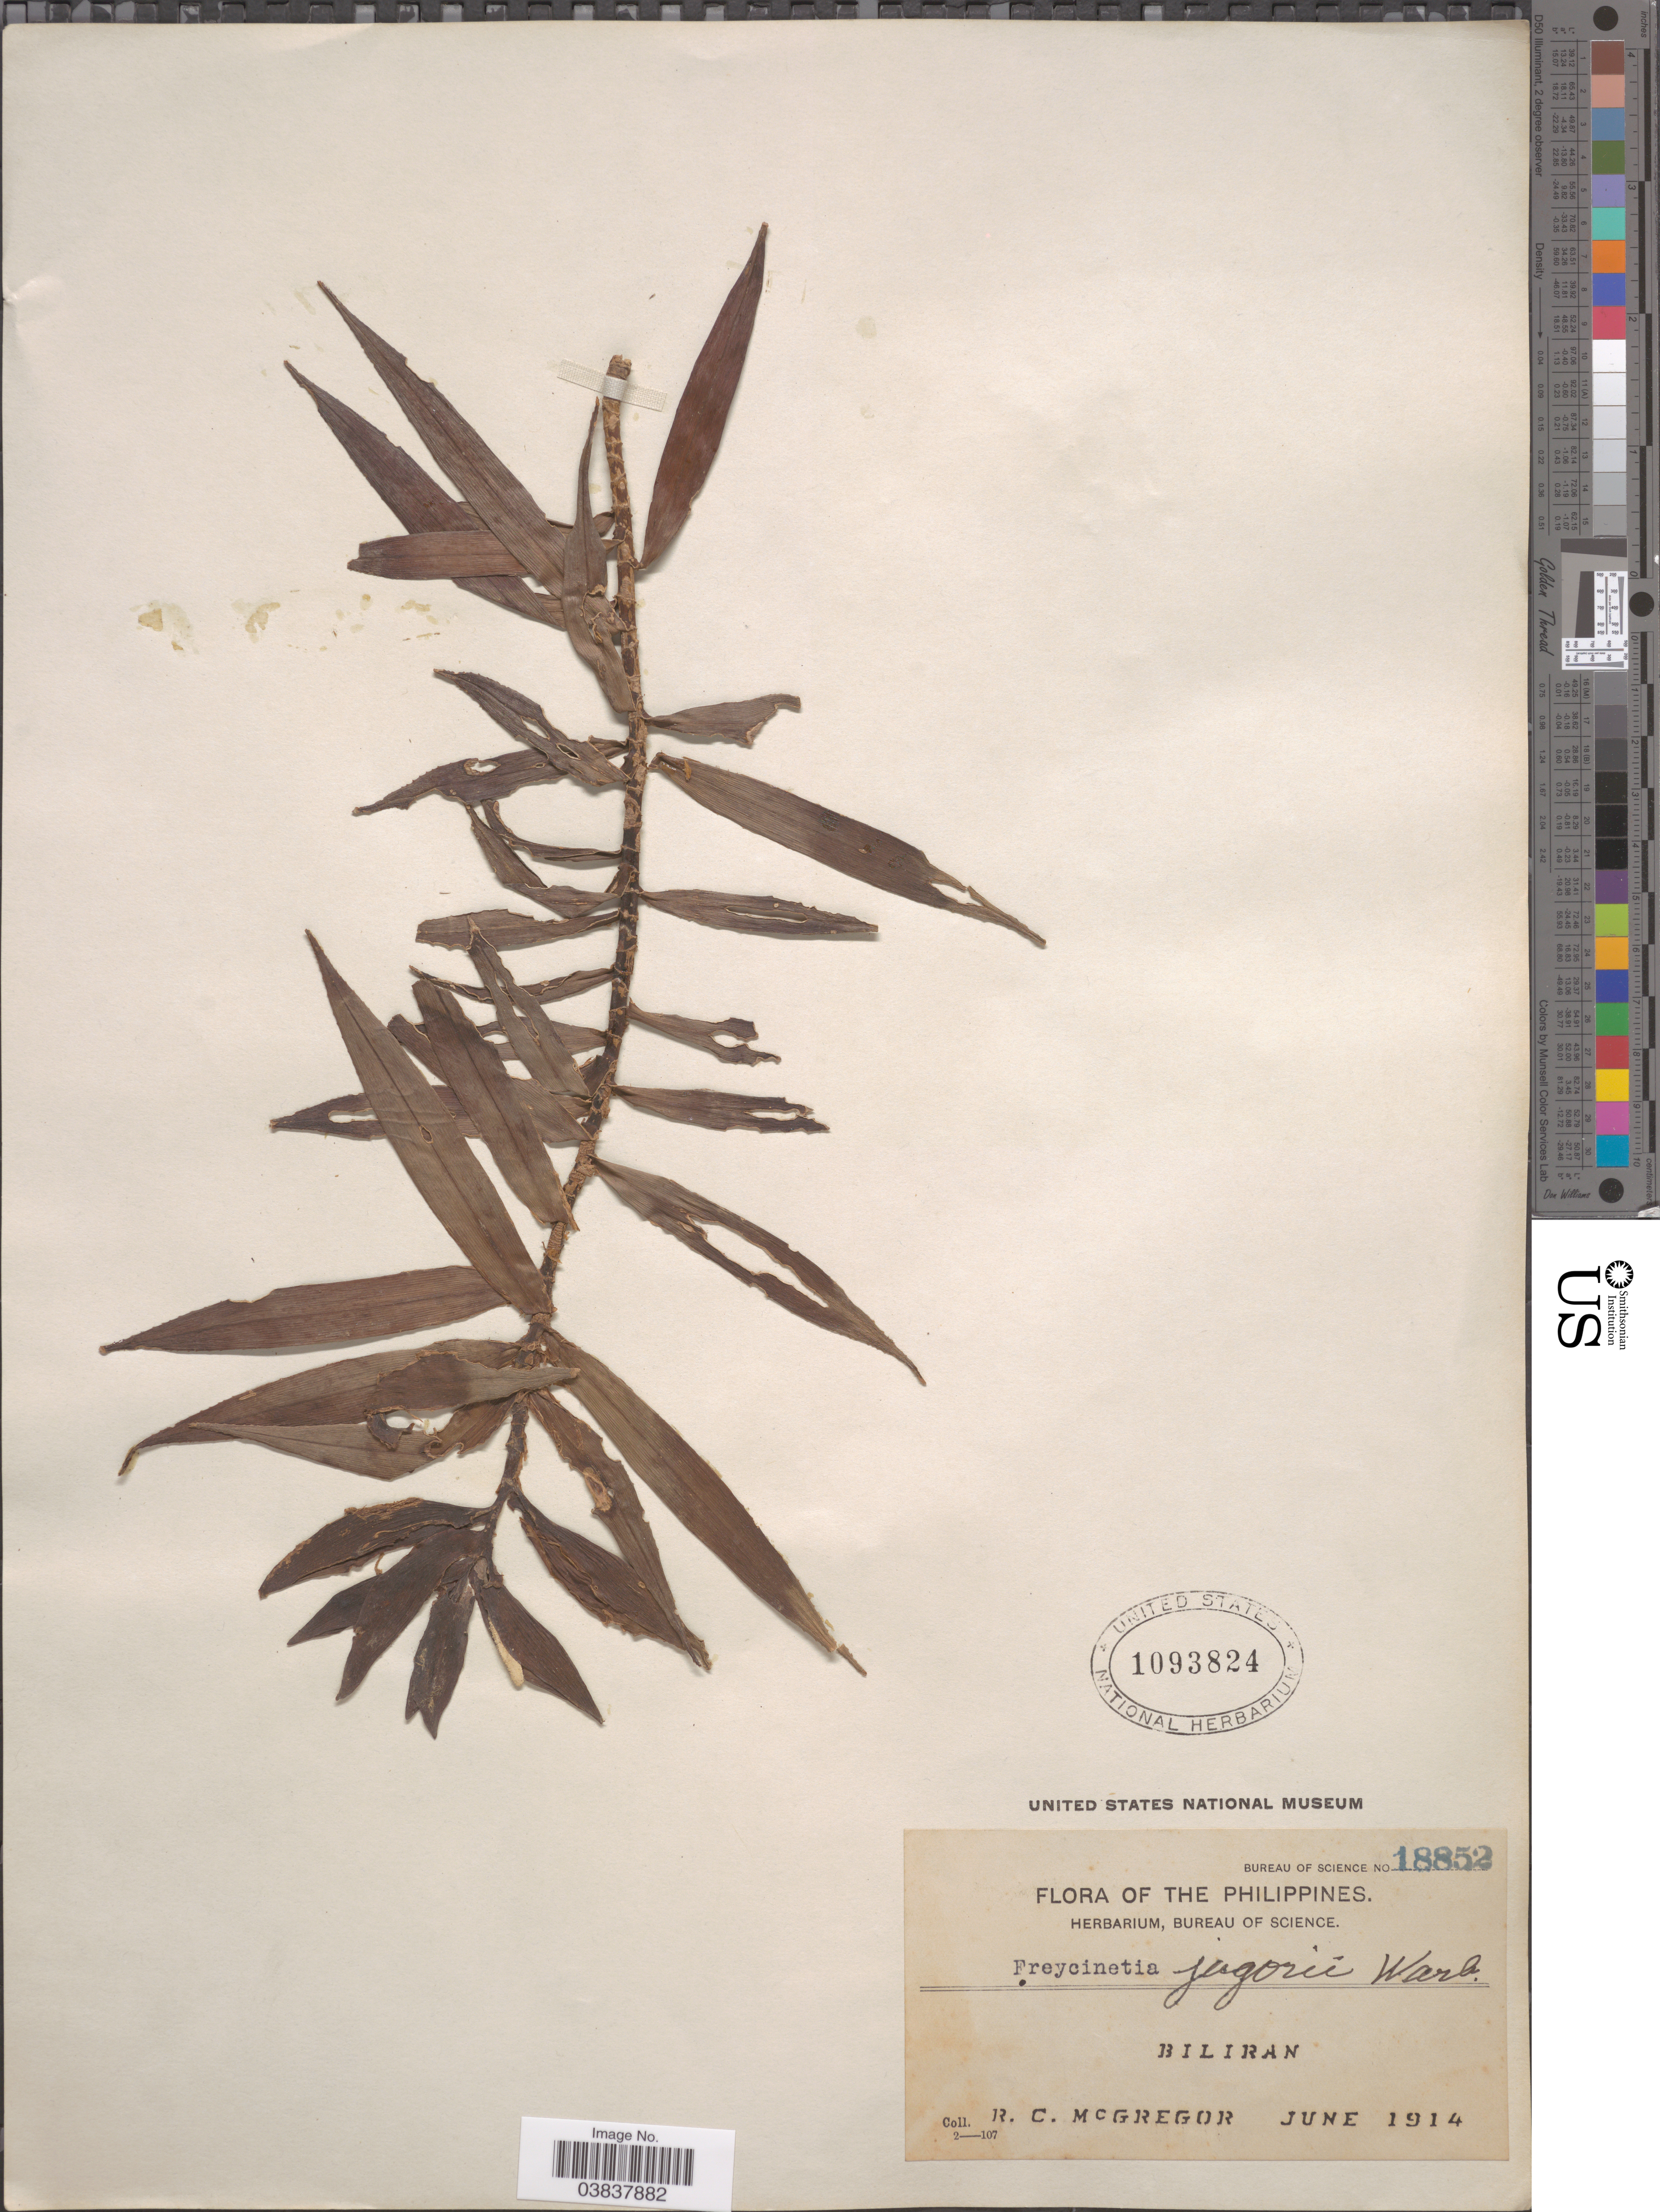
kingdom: Plantae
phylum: Tracheophyta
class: Liliopsida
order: Pandanales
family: Pandanaceae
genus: Freycinetia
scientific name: Freycinetia jagorii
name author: Warb.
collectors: R. C. McGregor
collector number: Bureau of Science 18852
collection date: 1914-06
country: Philippines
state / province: Eastern Visayas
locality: Biliran.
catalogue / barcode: US 1093824